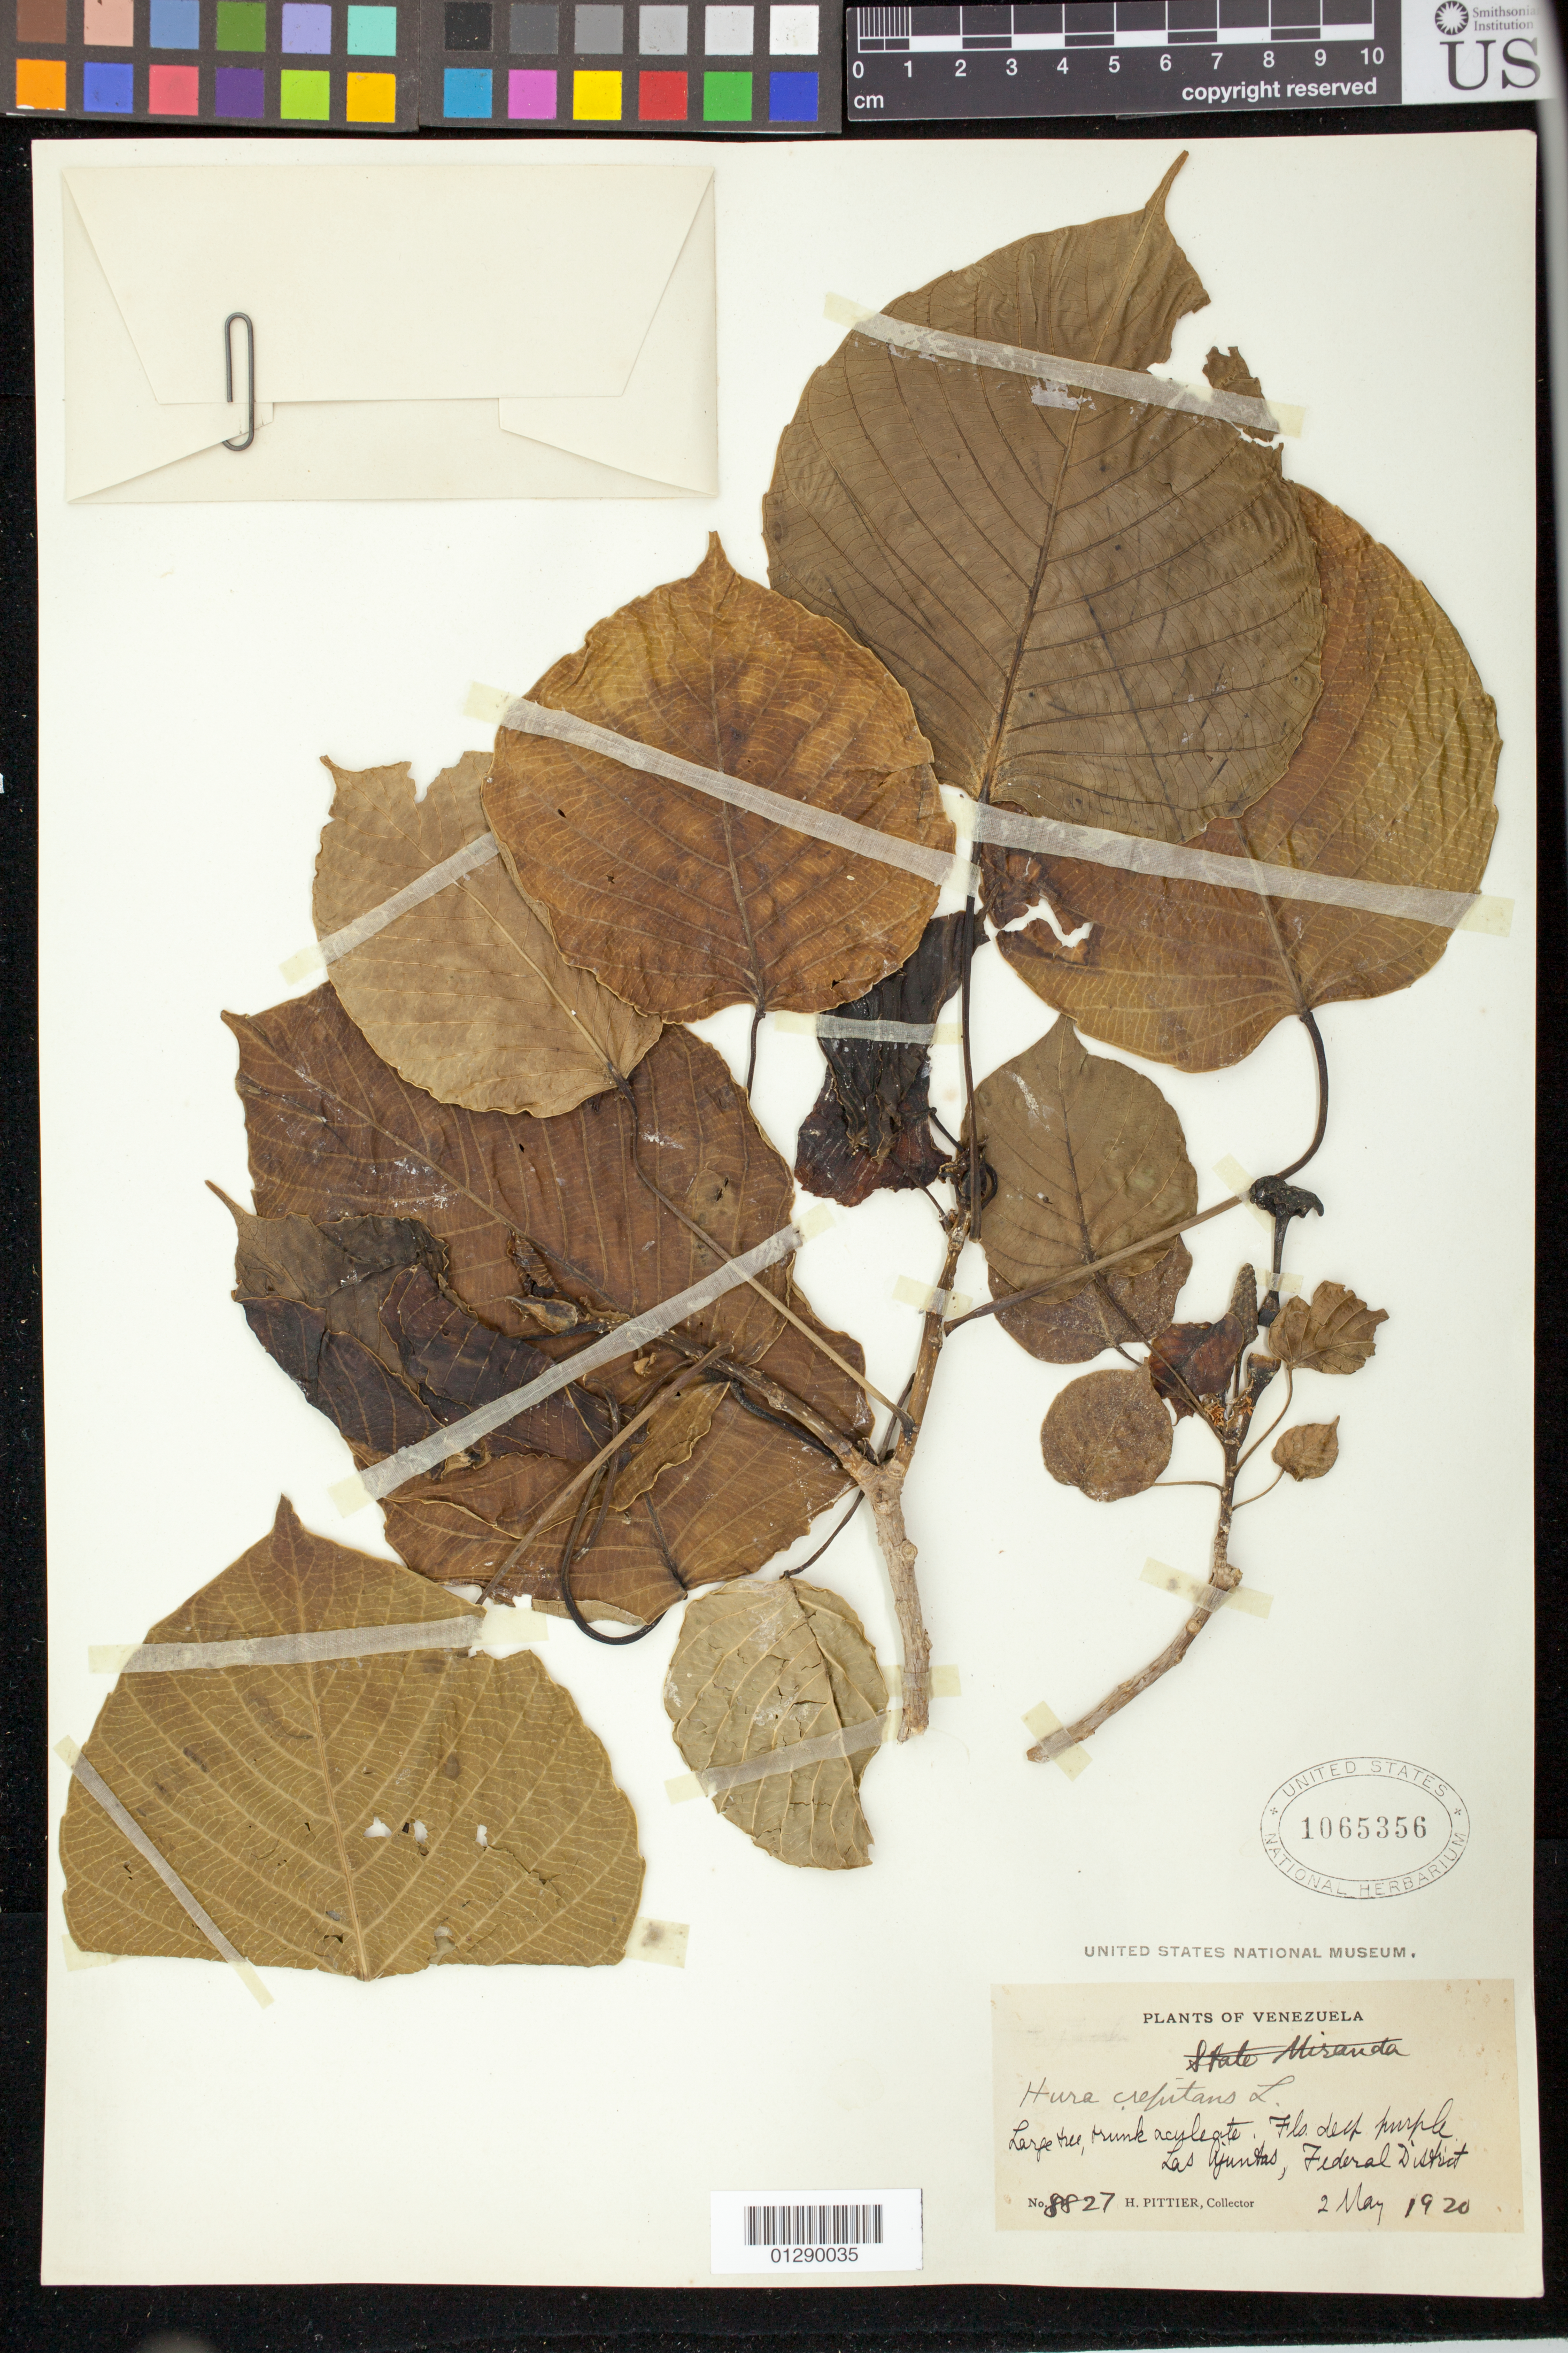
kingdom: Plantae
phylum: Tracheophyta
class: Magnoliopsida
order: Malpighiales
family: Euphorbiaceae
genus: Hura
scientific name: Hura crepitans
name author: L.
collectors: H. F. Pittier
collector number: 8827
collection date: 1920-05-02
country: Venezuela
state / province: Distrito Federal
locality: Las Adjuntas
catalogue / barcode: US 1065356